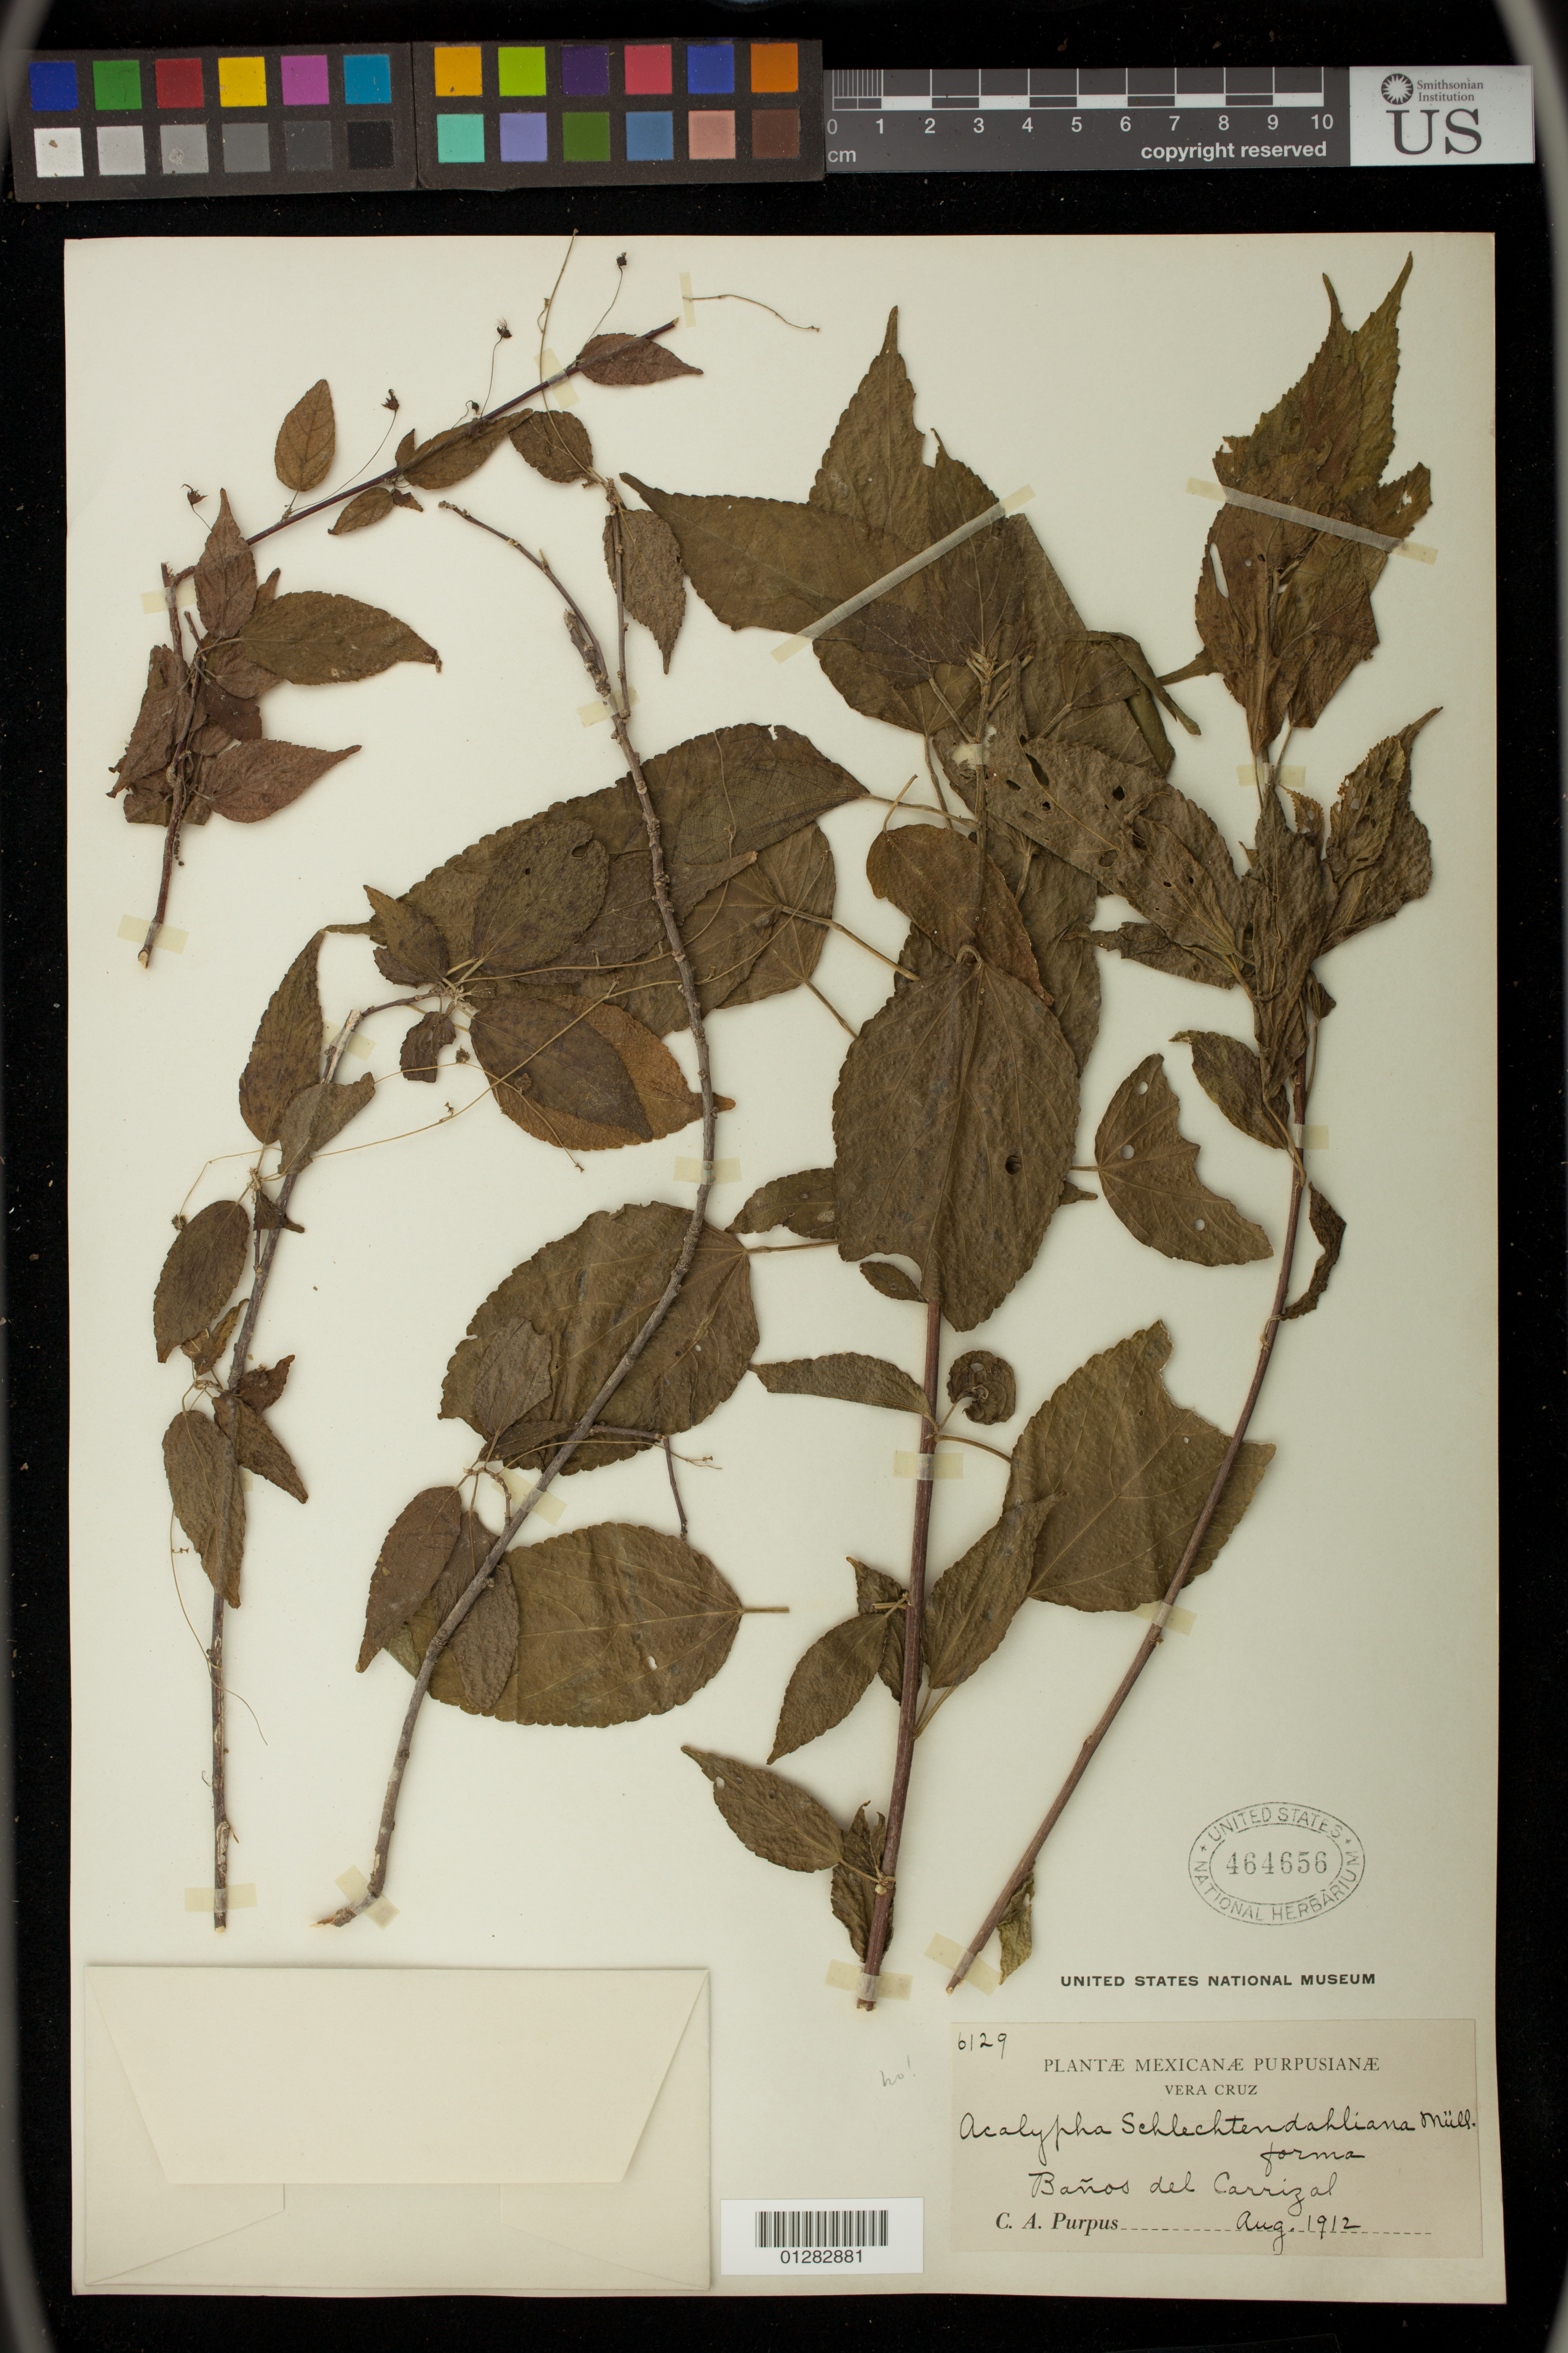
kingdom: Plantae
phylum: Tracheophyta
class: Magnoliopsida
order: Malpighiales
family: Euphorbiaceae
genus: Acalypha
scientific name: Acalypha sp.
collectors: C. A. Purpus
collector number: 6129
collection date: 1912-08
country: Mexico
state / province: Veracruz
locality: Baños del Carrizal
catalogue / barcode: US 464656